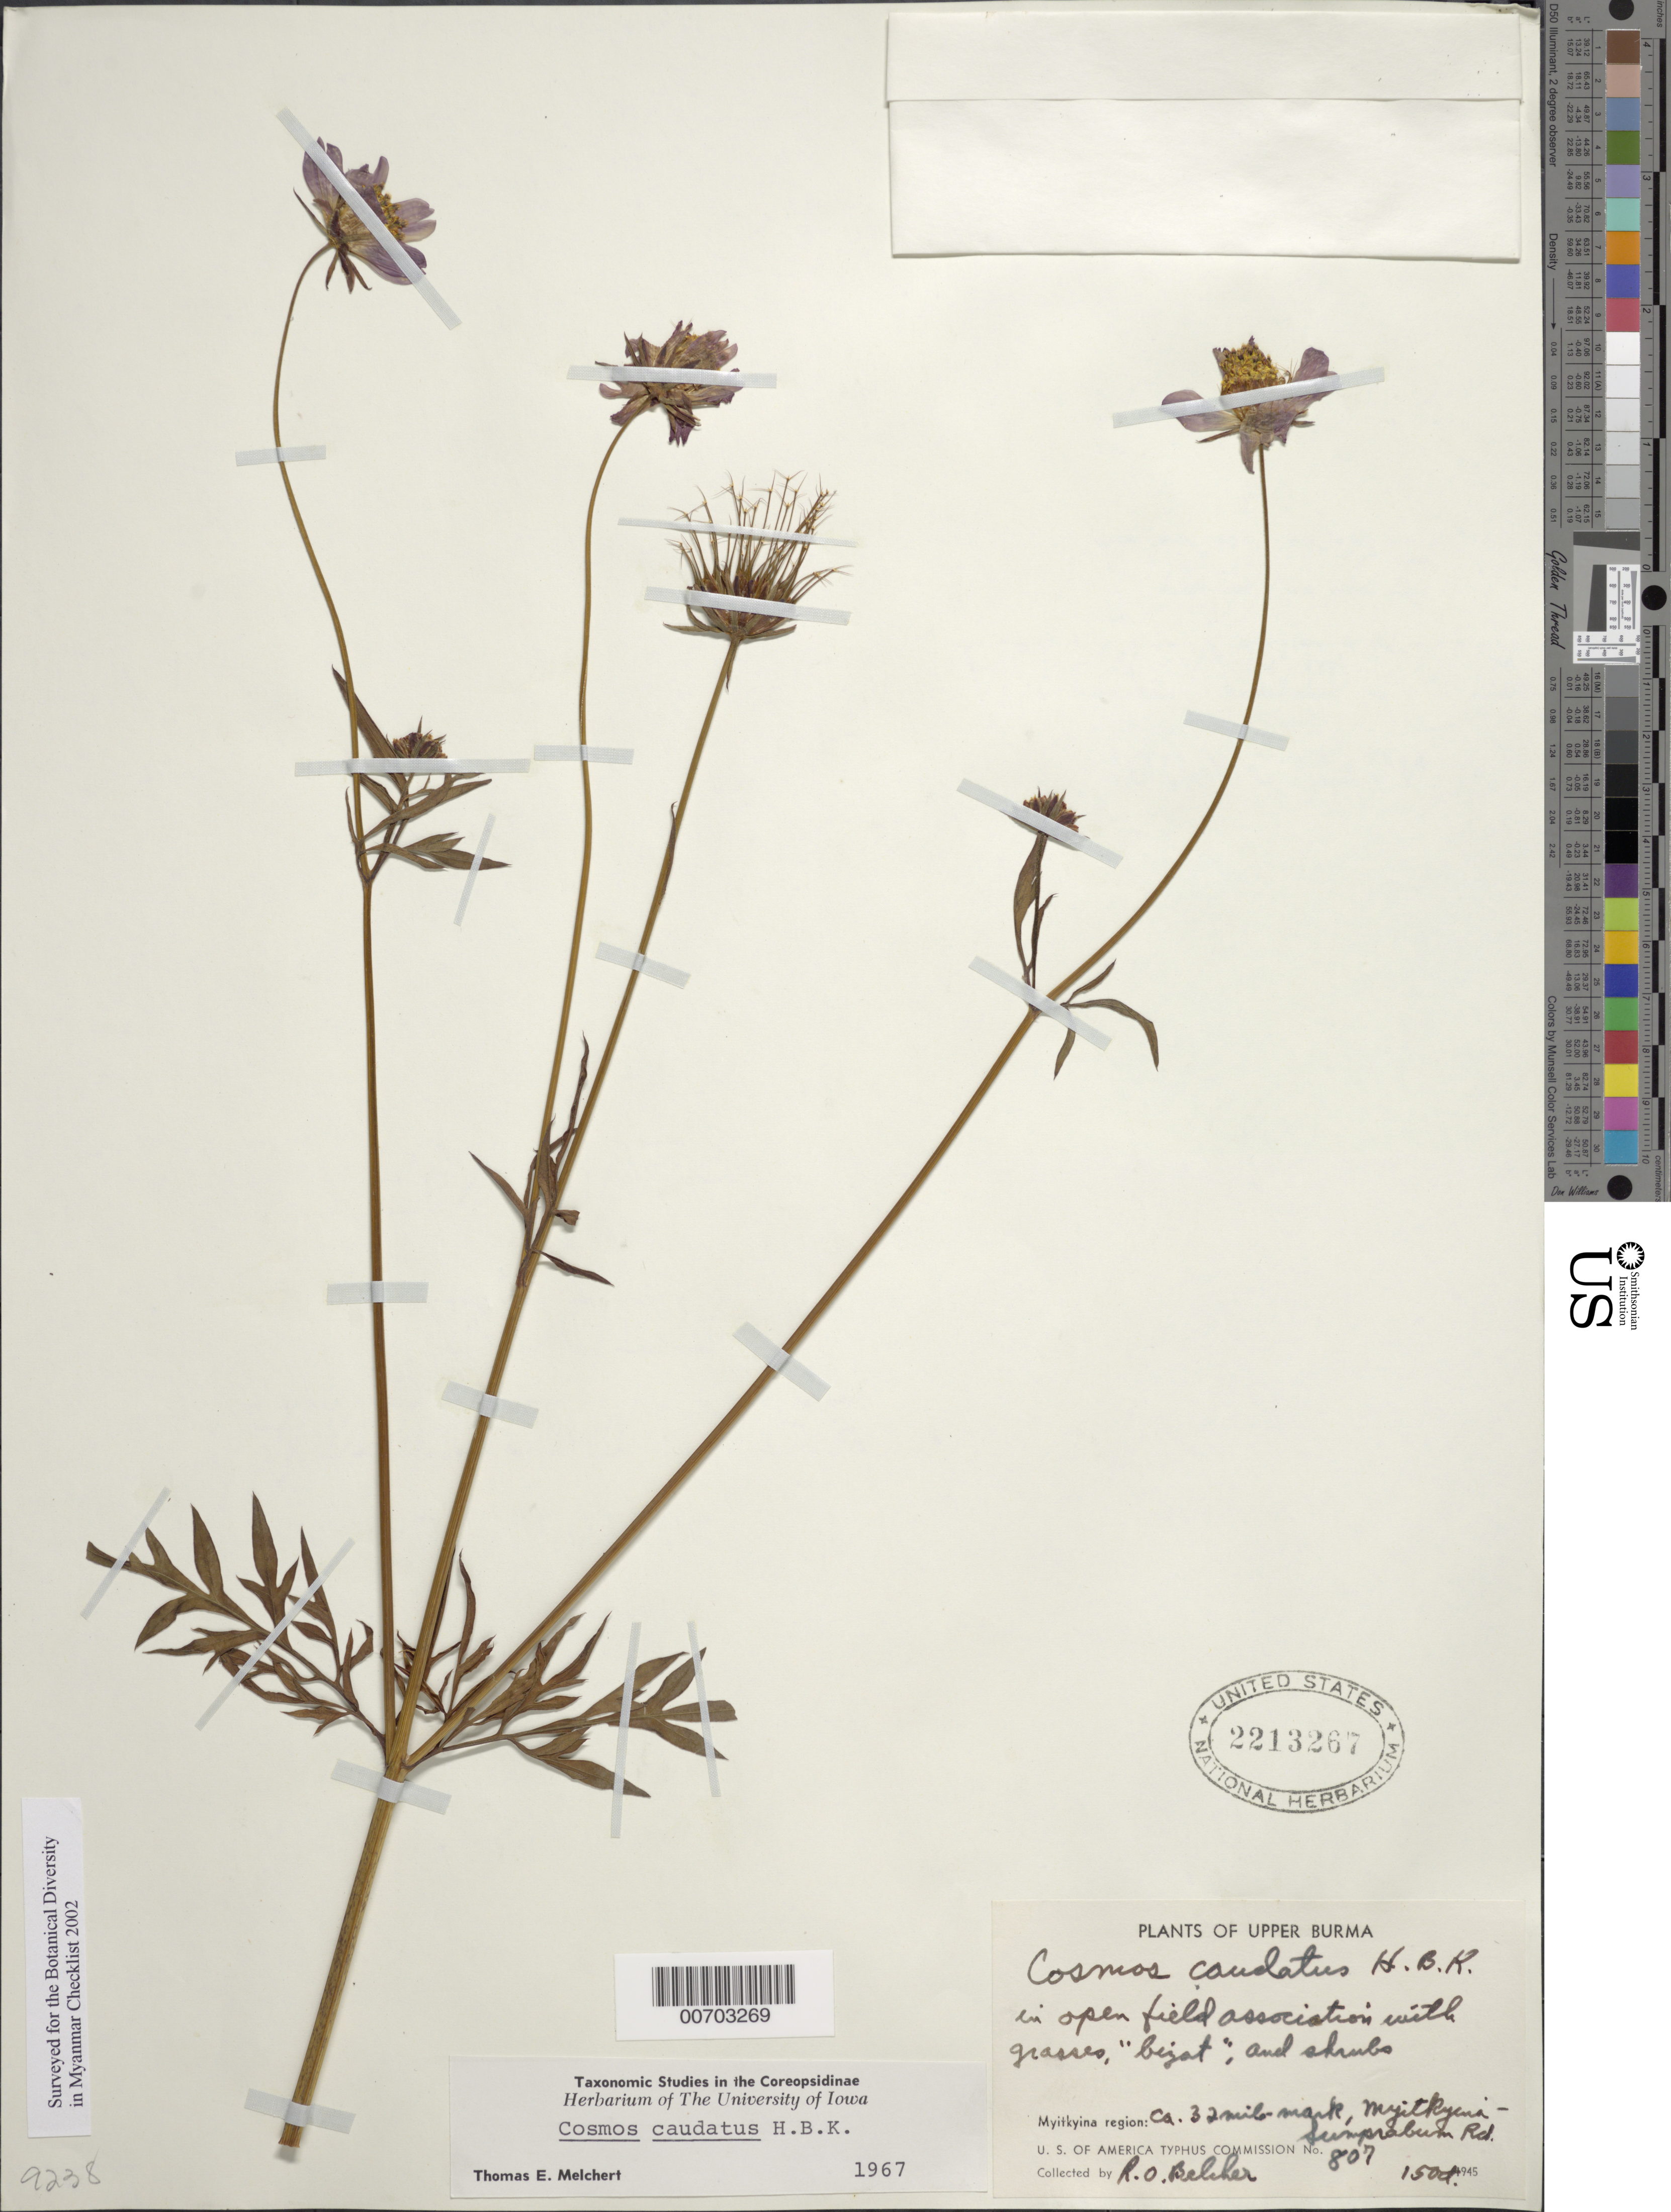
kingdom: Plantae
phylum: Tracheophyta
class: Magnoliopsida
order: Asterales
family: Asteraceae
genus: Cosmos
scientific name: Cosmos caudatus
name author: Kunth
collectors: R. Belcher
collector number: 807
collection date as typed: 15 Oct 1945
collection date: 1945-10-15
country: Myanmar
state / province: Kachin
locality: Myitkyina, 32 mi. mark on Myitkyina-Sumprabum Road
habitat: Open field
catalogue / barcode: US 2213267